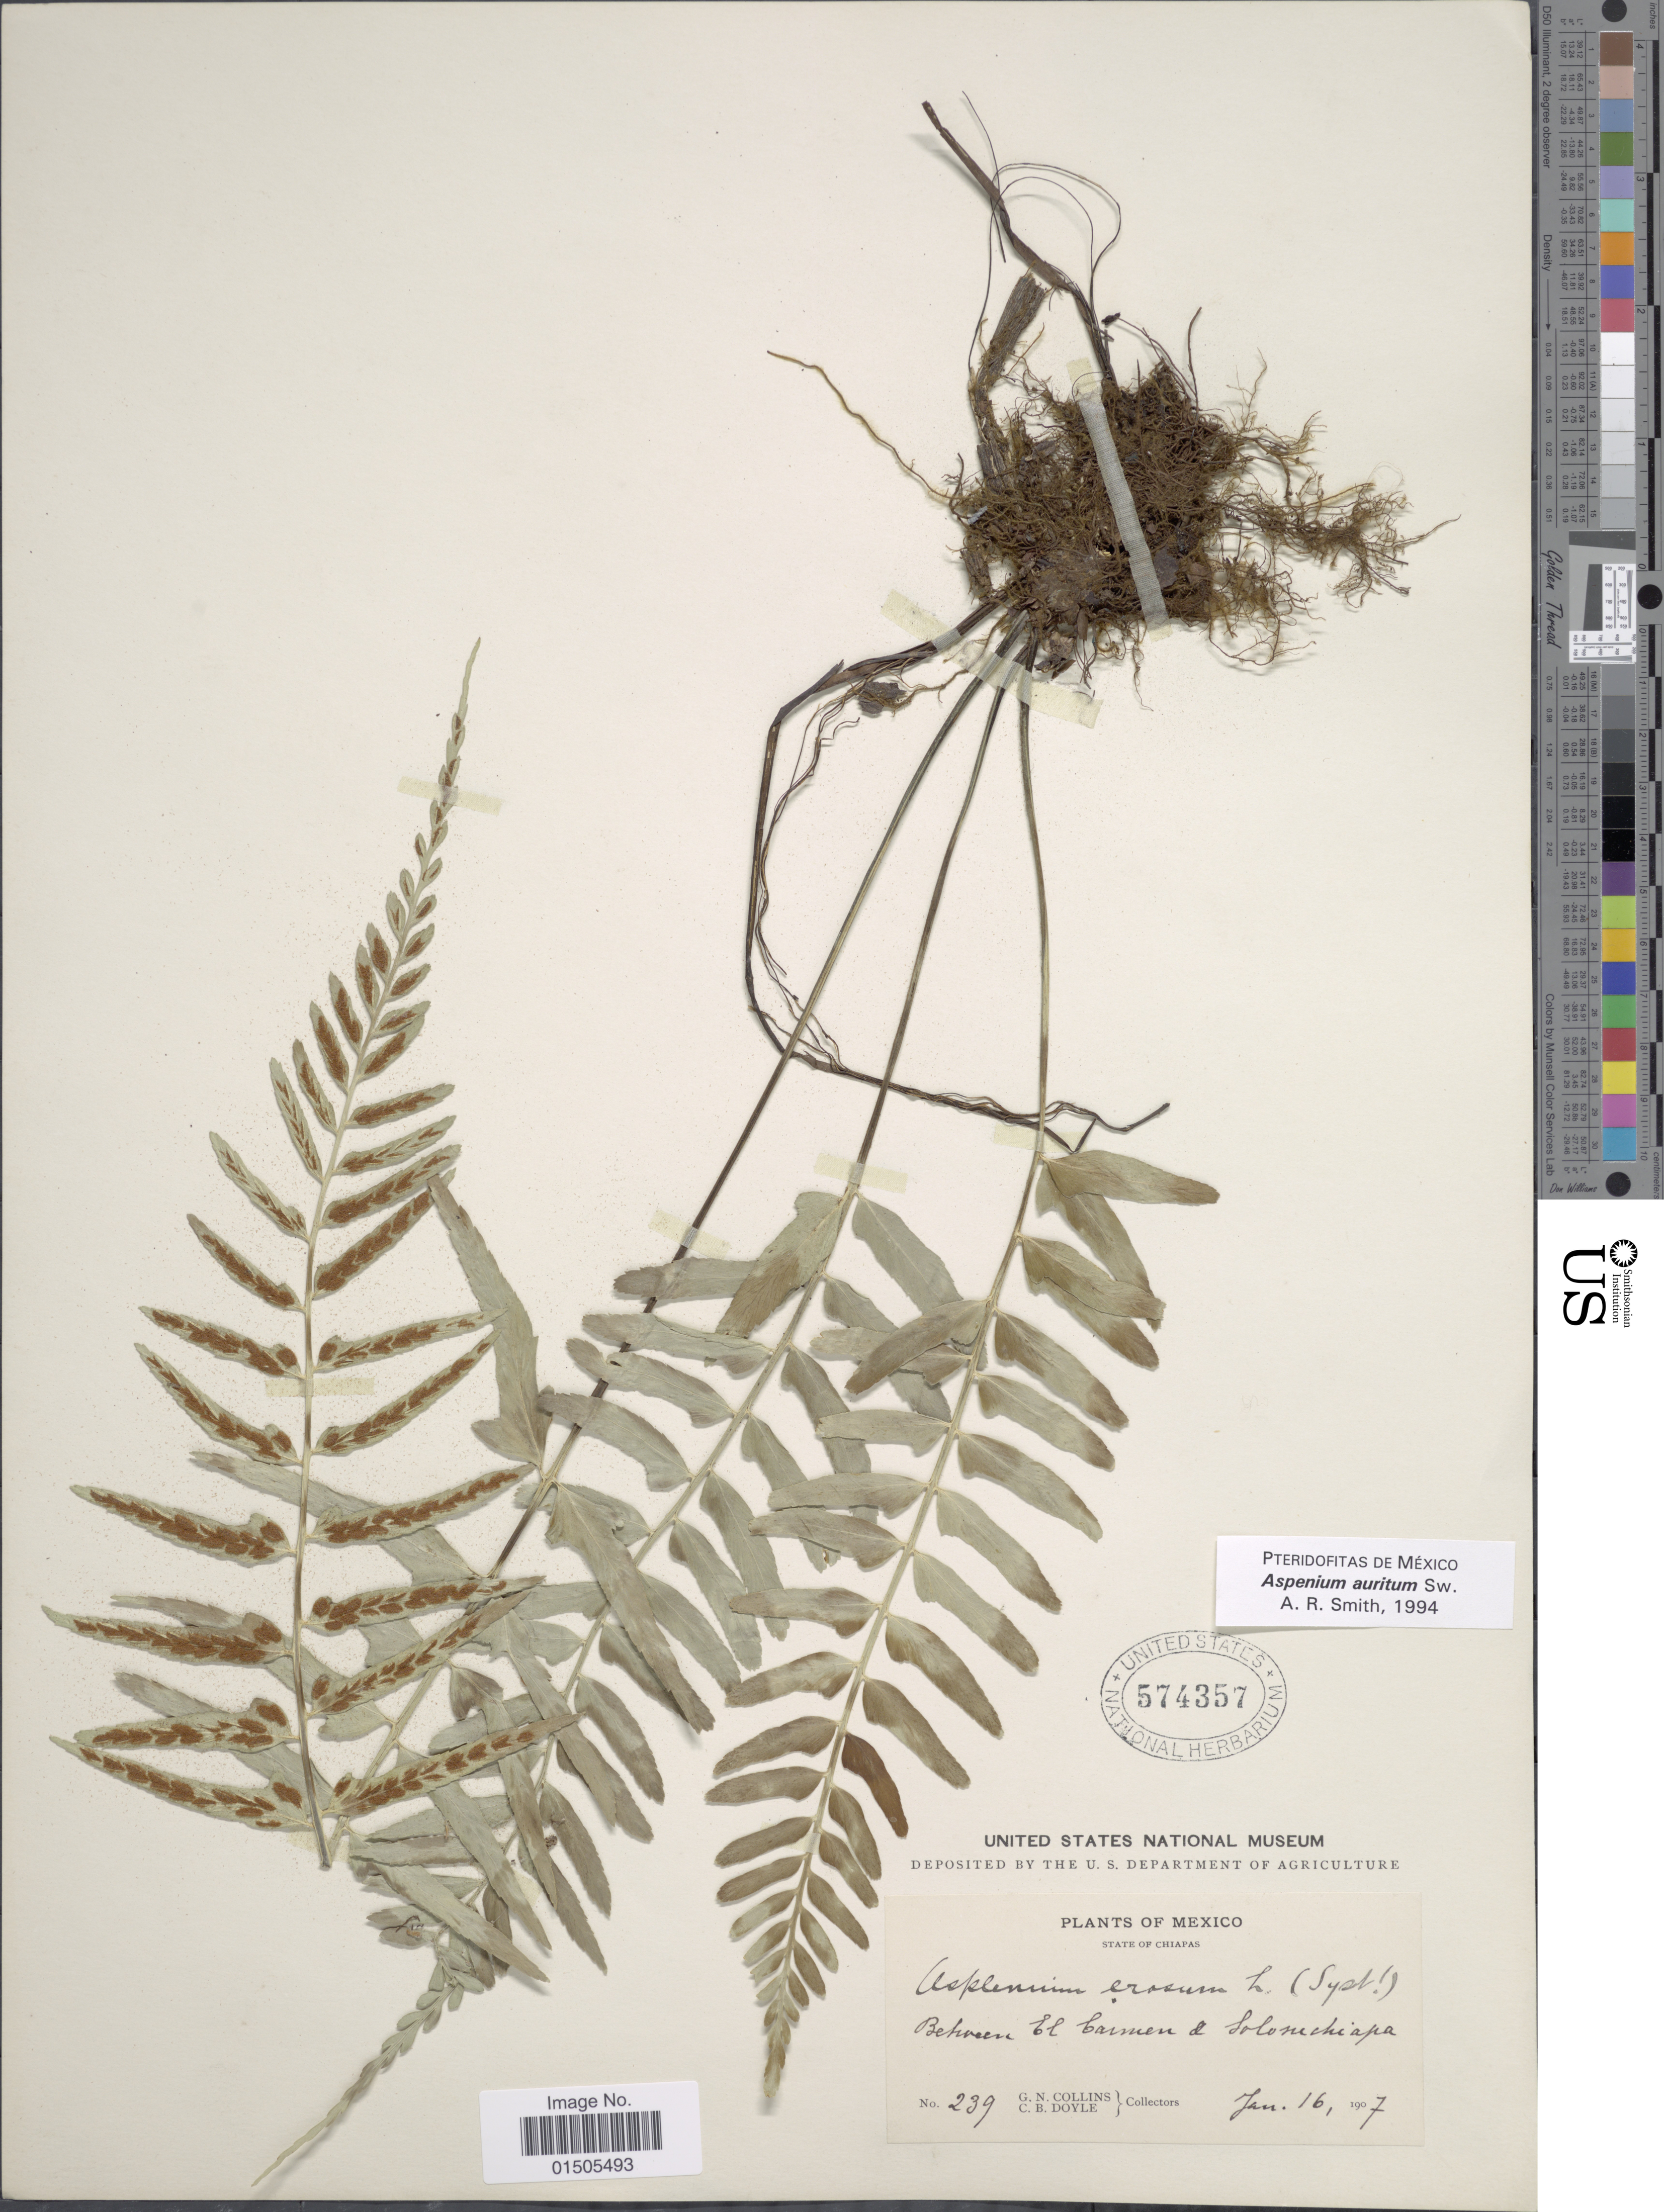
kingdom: Plantae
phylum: Tracheophyta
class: Polypodiopsida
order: Polypodiales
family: Aspleniaceae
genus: Asplenium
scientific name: Asplenium auritum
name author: Sw.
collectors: G. Collins & C. Doyle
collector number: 239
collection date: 1907-01-16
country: Mexico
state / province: Chiapas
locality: Between El Carmen & Solosuchiapa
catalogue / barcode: US 574357